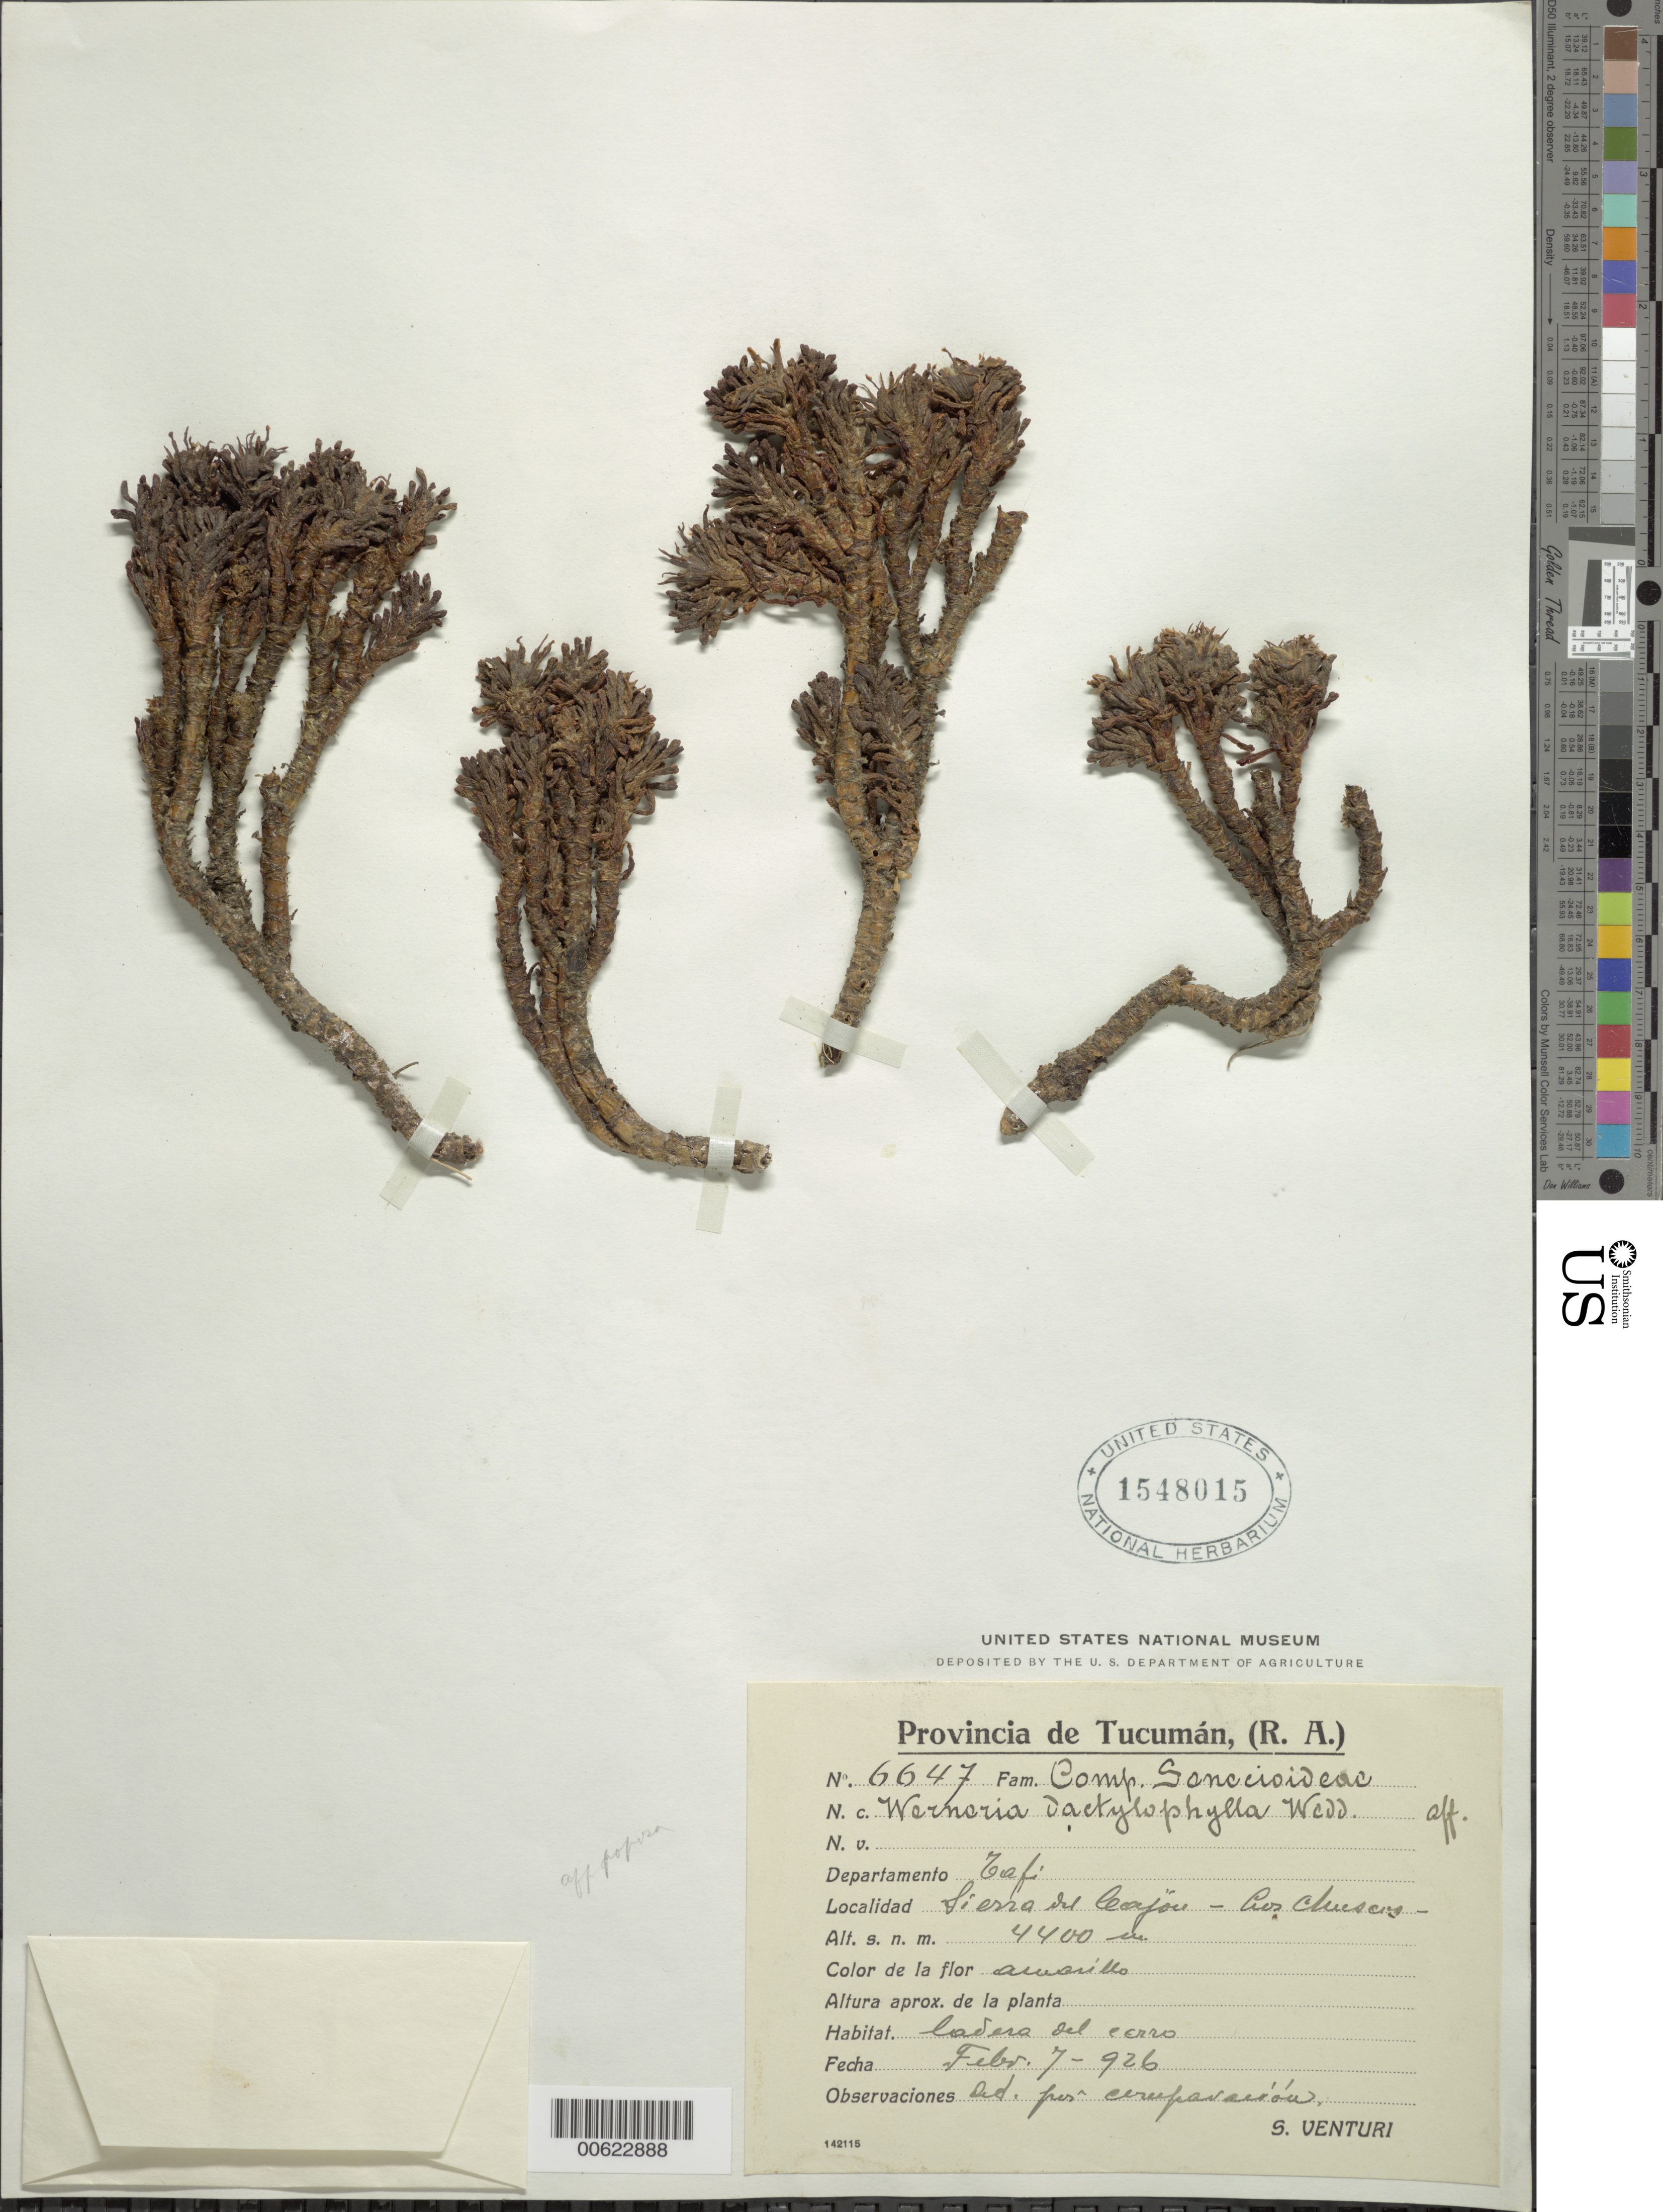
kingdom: Plantae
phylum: Tracheophyta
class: Magnoliopsida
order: Asterales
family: Asteraceae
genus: Xenophyllum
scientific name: Xenophyllum lorochaqui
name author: J. Calvo & V.A. Funk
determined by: Calvo, Joel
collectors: I.M. Johnston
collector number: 6647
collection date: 1926-02-07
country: Argentina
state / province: Tucumán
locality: Tafi: Sierra del Cajón, Los Chioscis [sic]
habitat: Ladera del cerro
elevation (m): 4400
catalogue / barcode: US 1548015